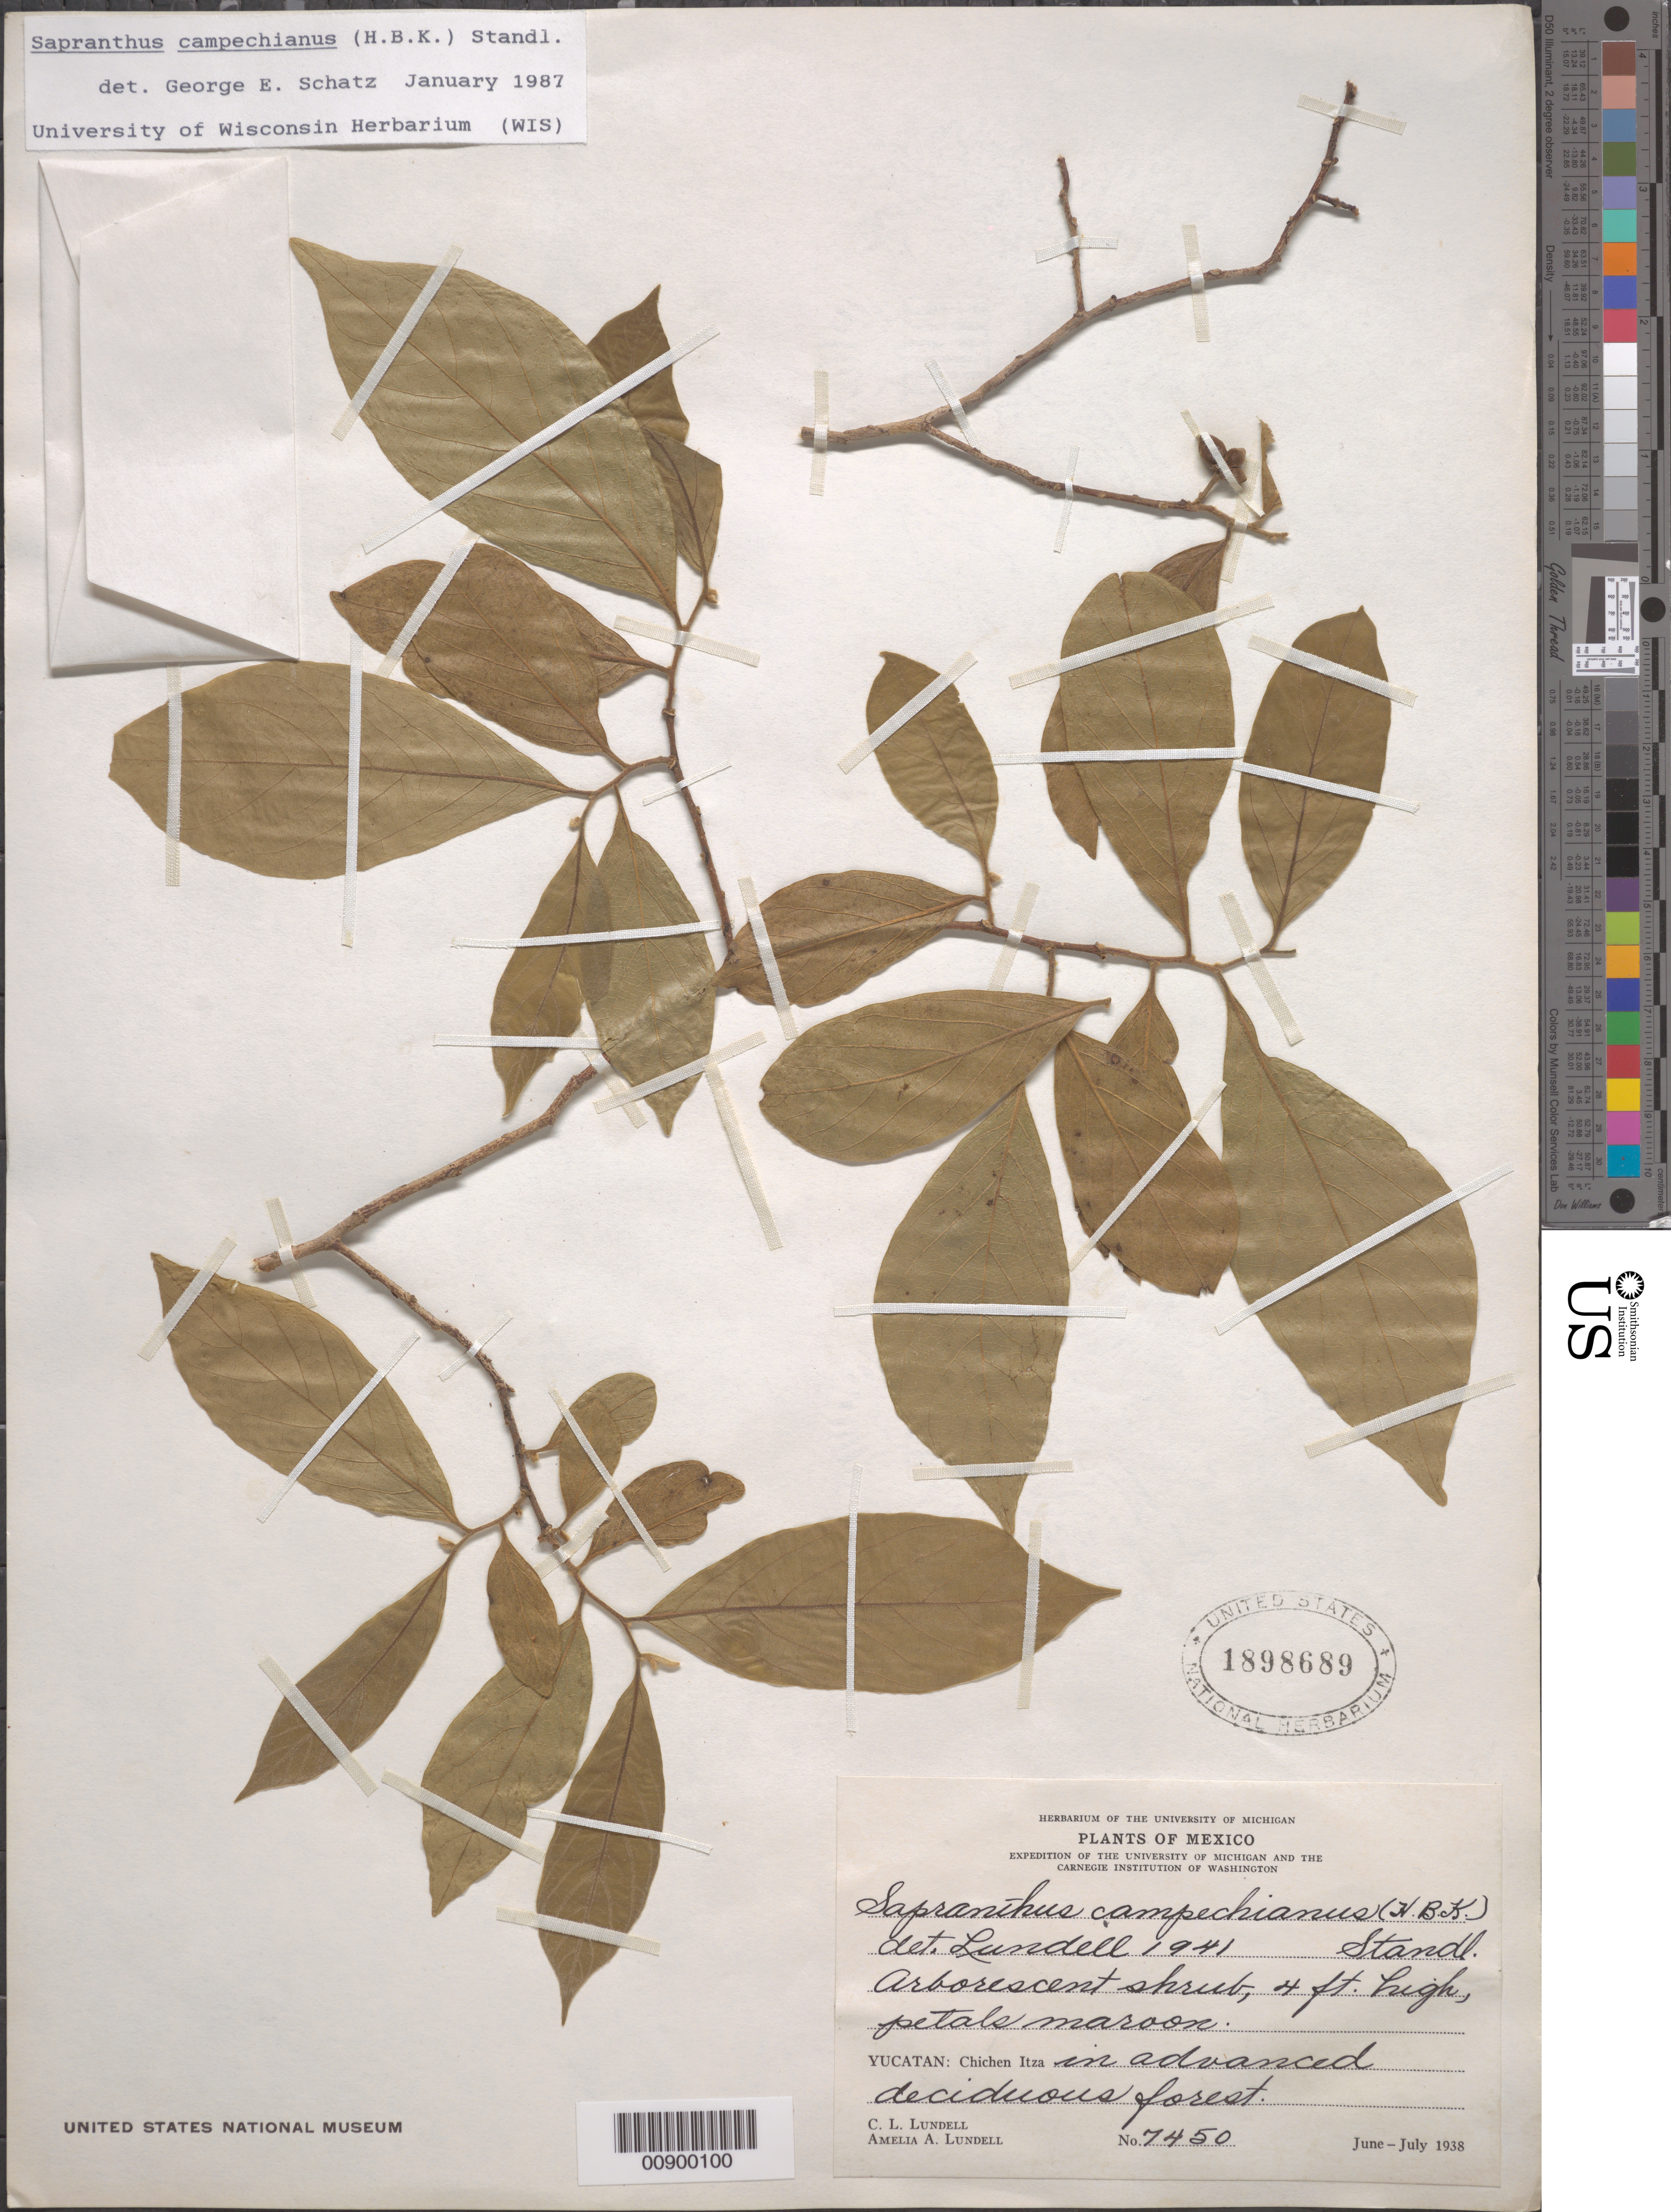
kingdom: Plantae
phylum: Tracheophyta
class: Magnoliopsida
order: Magnoliales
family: Annonaceae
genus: Sapranthus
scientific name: Sapranthus campechianus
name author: (Kunth) Standl.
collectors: C. L. Lundell & A. A. Lundell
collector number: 7450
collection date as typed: Jun 1938 to -- Jul 1838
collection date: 1838-07/1938-06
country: Mexico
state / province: Yucatán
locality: Yucatán: Chichen Itza.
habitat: In advanced deciduous forest.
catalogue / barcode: US 1898689